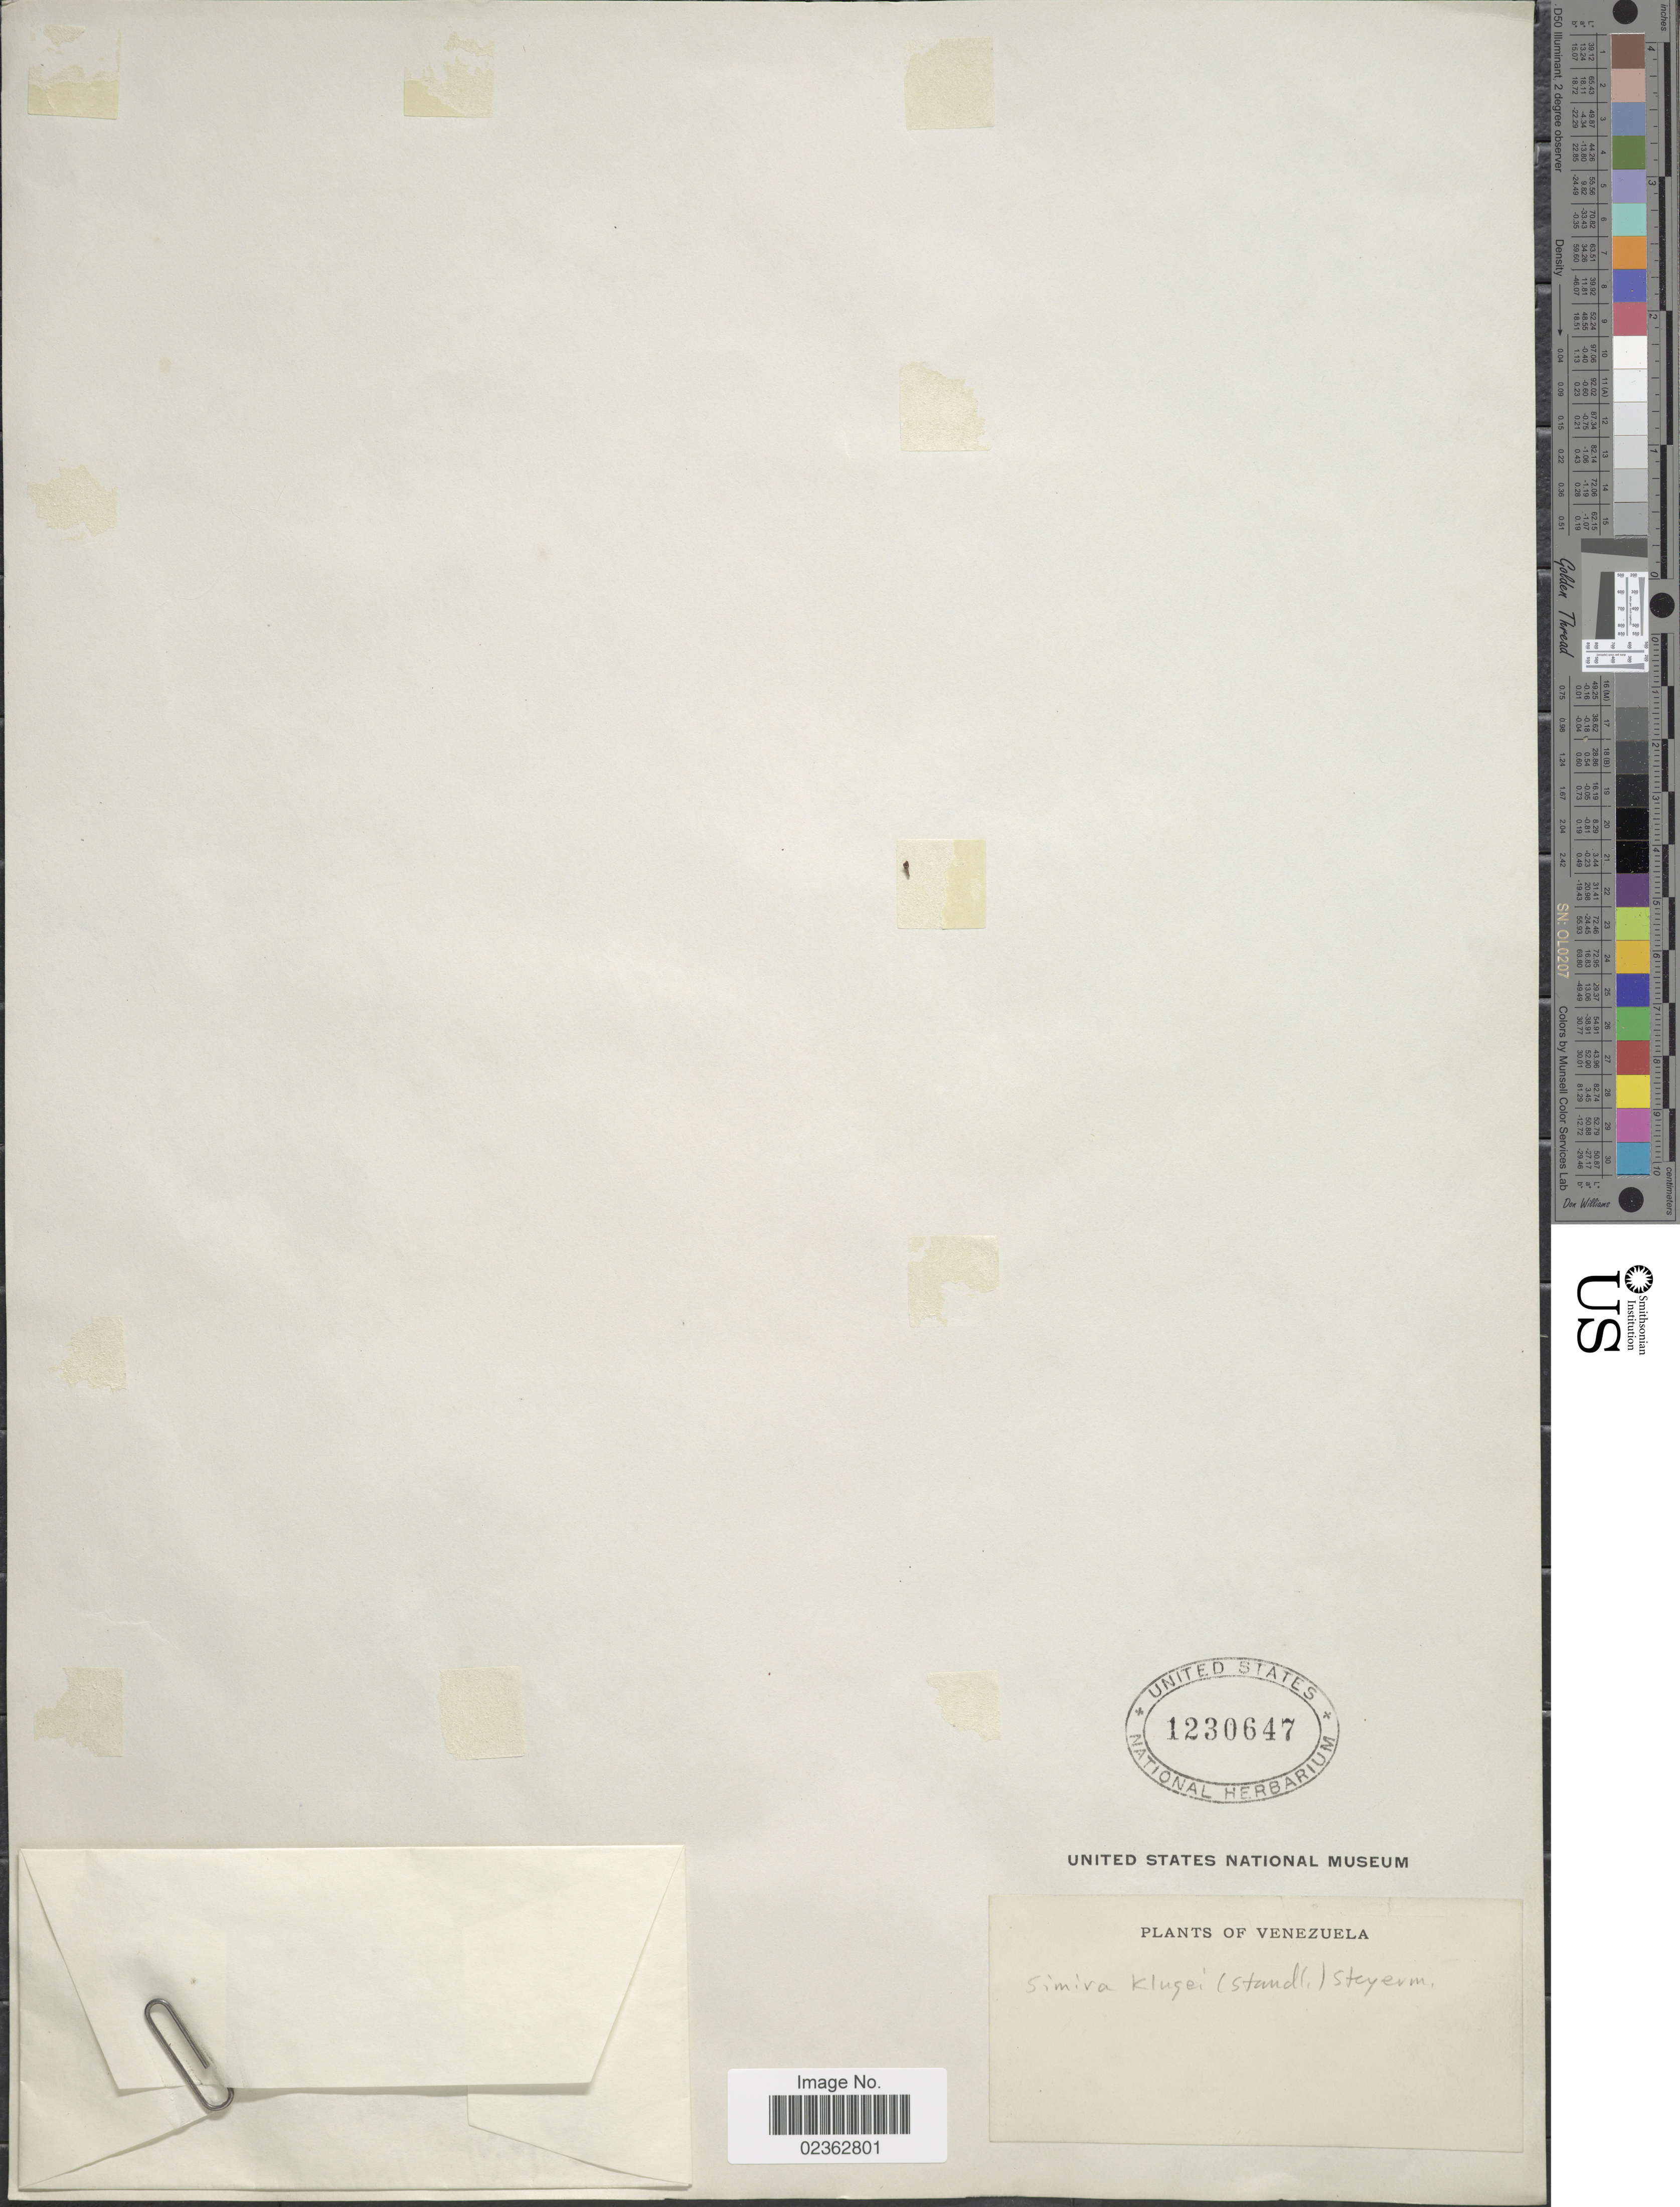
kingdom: Plantae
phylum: Tracheophyta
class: Magnoliopsida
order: Gentianales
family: Rubiaceae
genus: Simira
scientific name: Simira klugei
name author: (Standl.) Steyerm.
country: Venezuela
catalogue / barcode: US 1230647